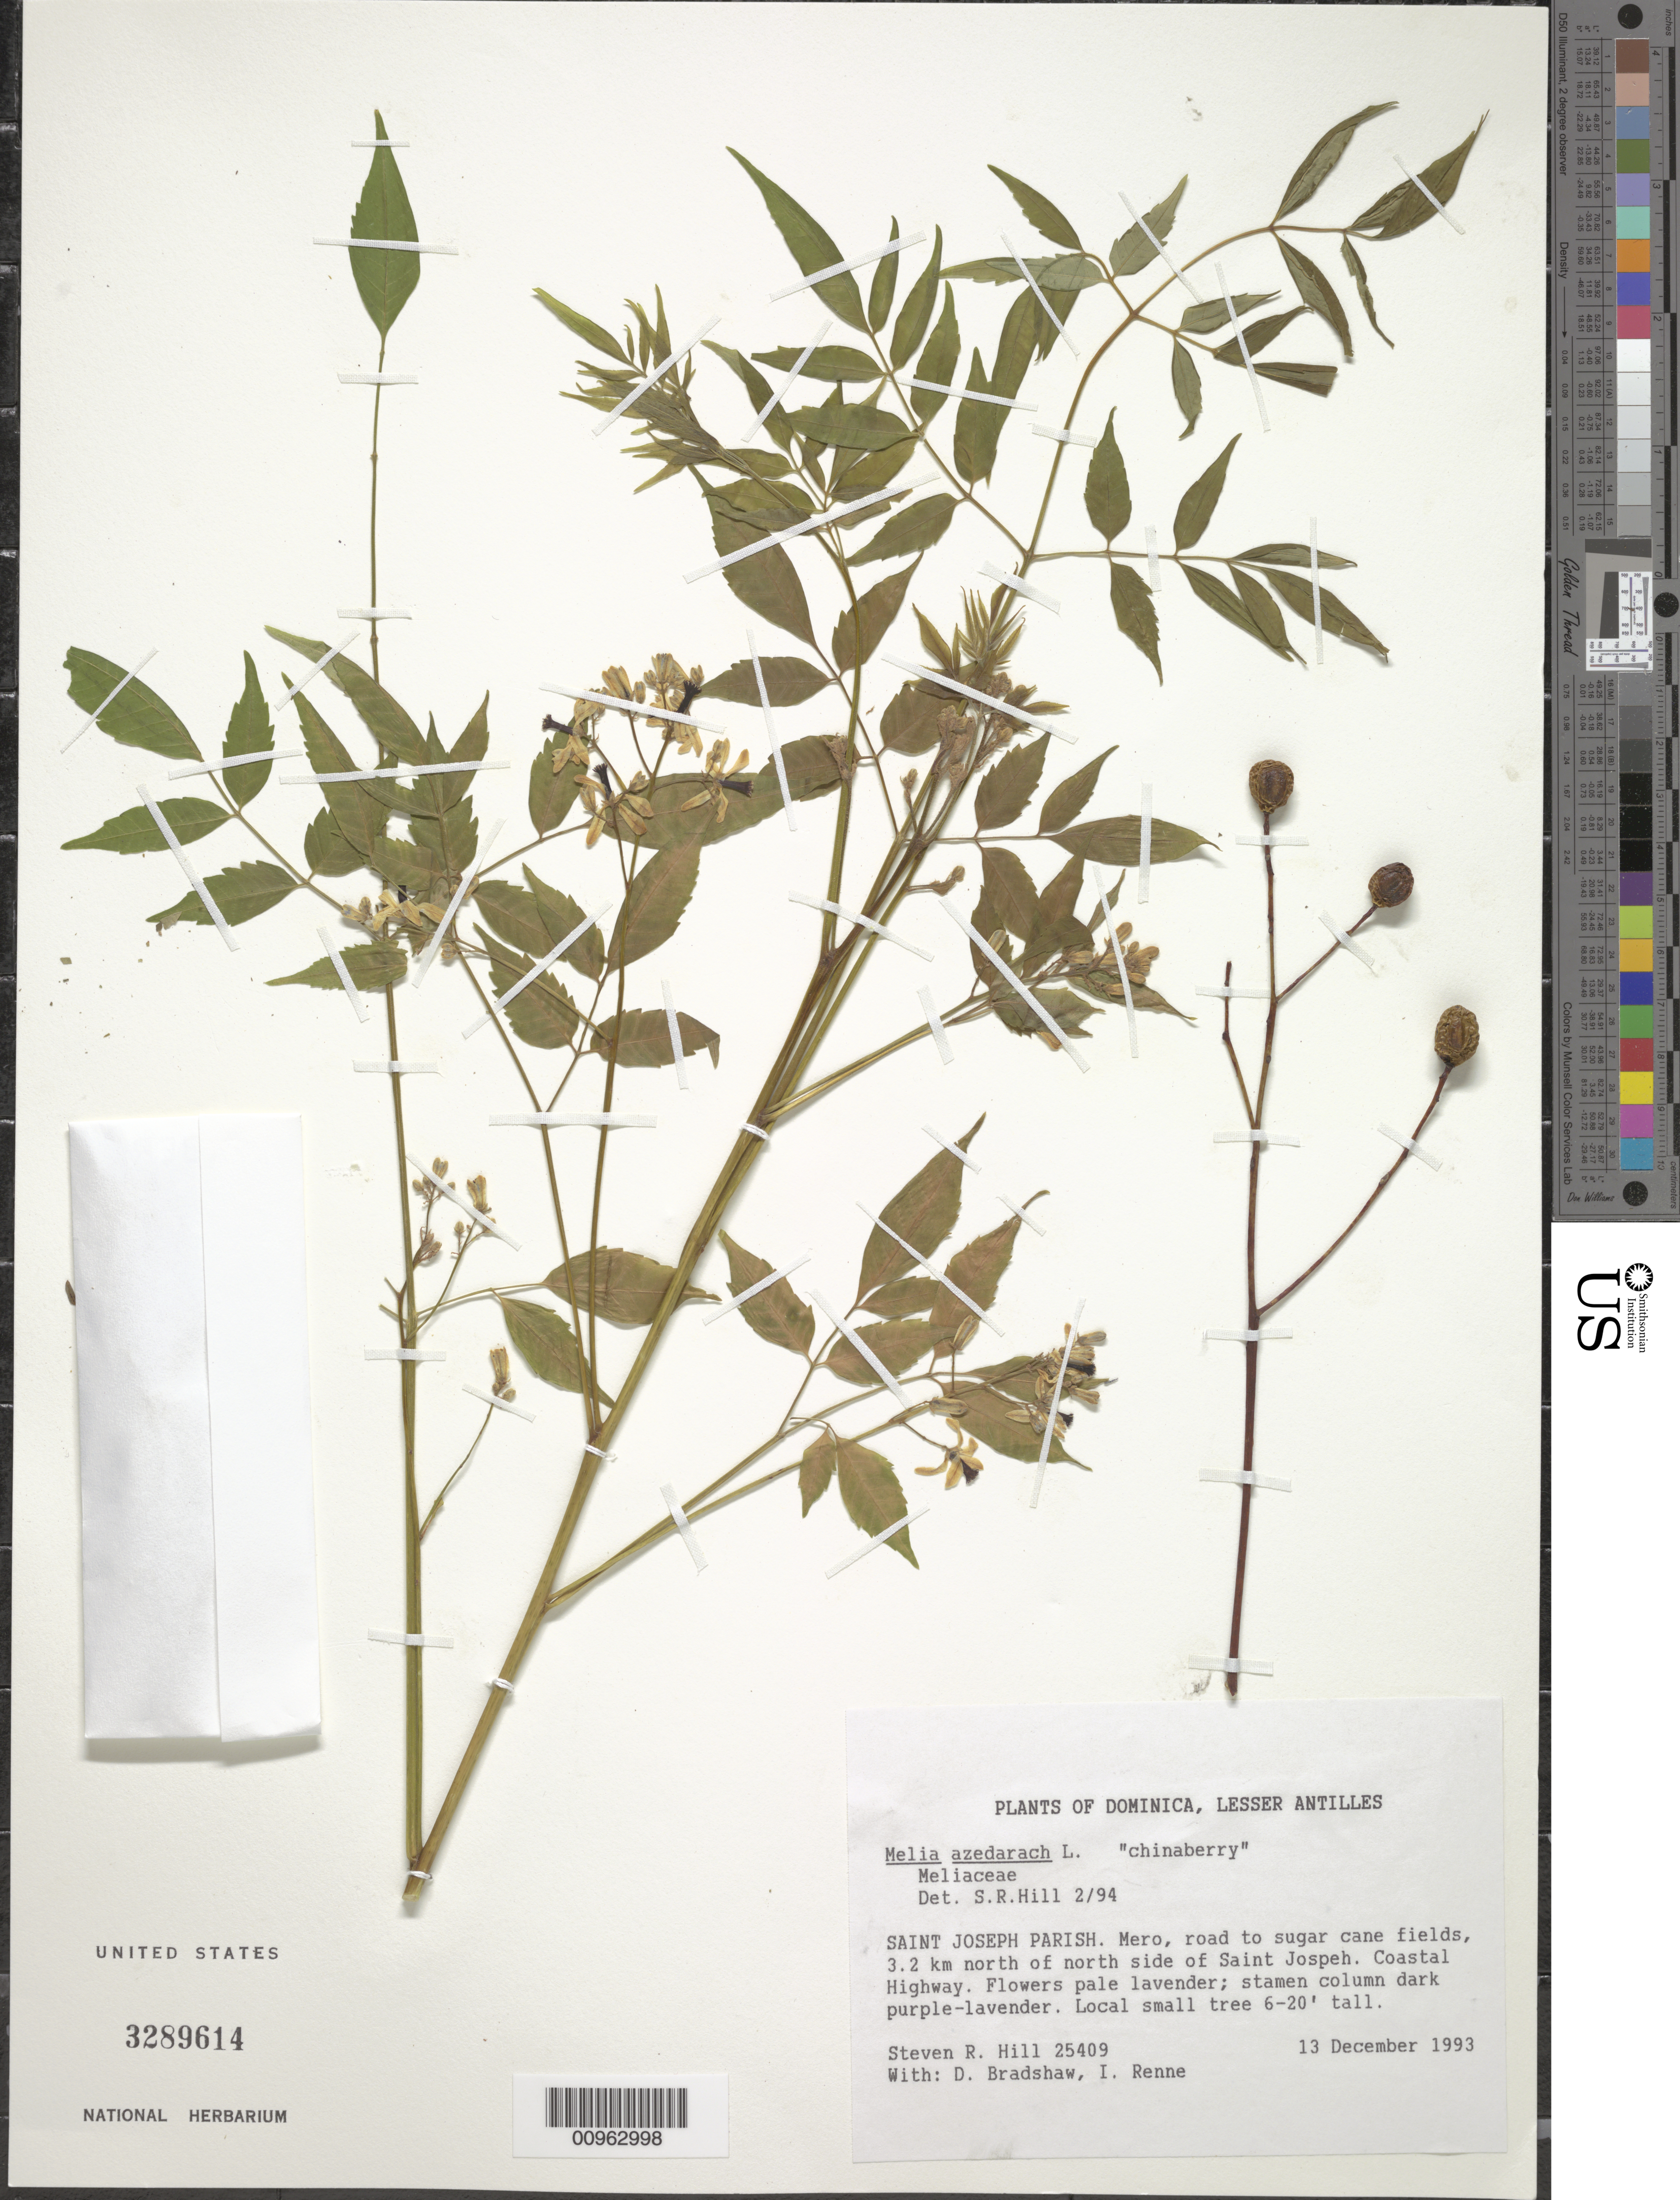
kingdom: Plantae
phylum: Tracheophyta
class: Magnoliopsida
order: Sapindales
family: Meliaceae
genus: Melia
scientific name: Melia azedarach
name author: L.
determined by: Hill, Steven R.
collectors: S. R. Hill, D. Brashaw & I. Renne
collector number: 25409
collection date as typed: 13 Dec 1993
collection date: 1993-12-13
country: Dominica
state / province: St. Joseph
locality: Mero, road to sugar cane fields, 3.2 km north of north side of St. Joseph, Coastal Highway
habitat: Local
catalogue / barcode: US 3289614